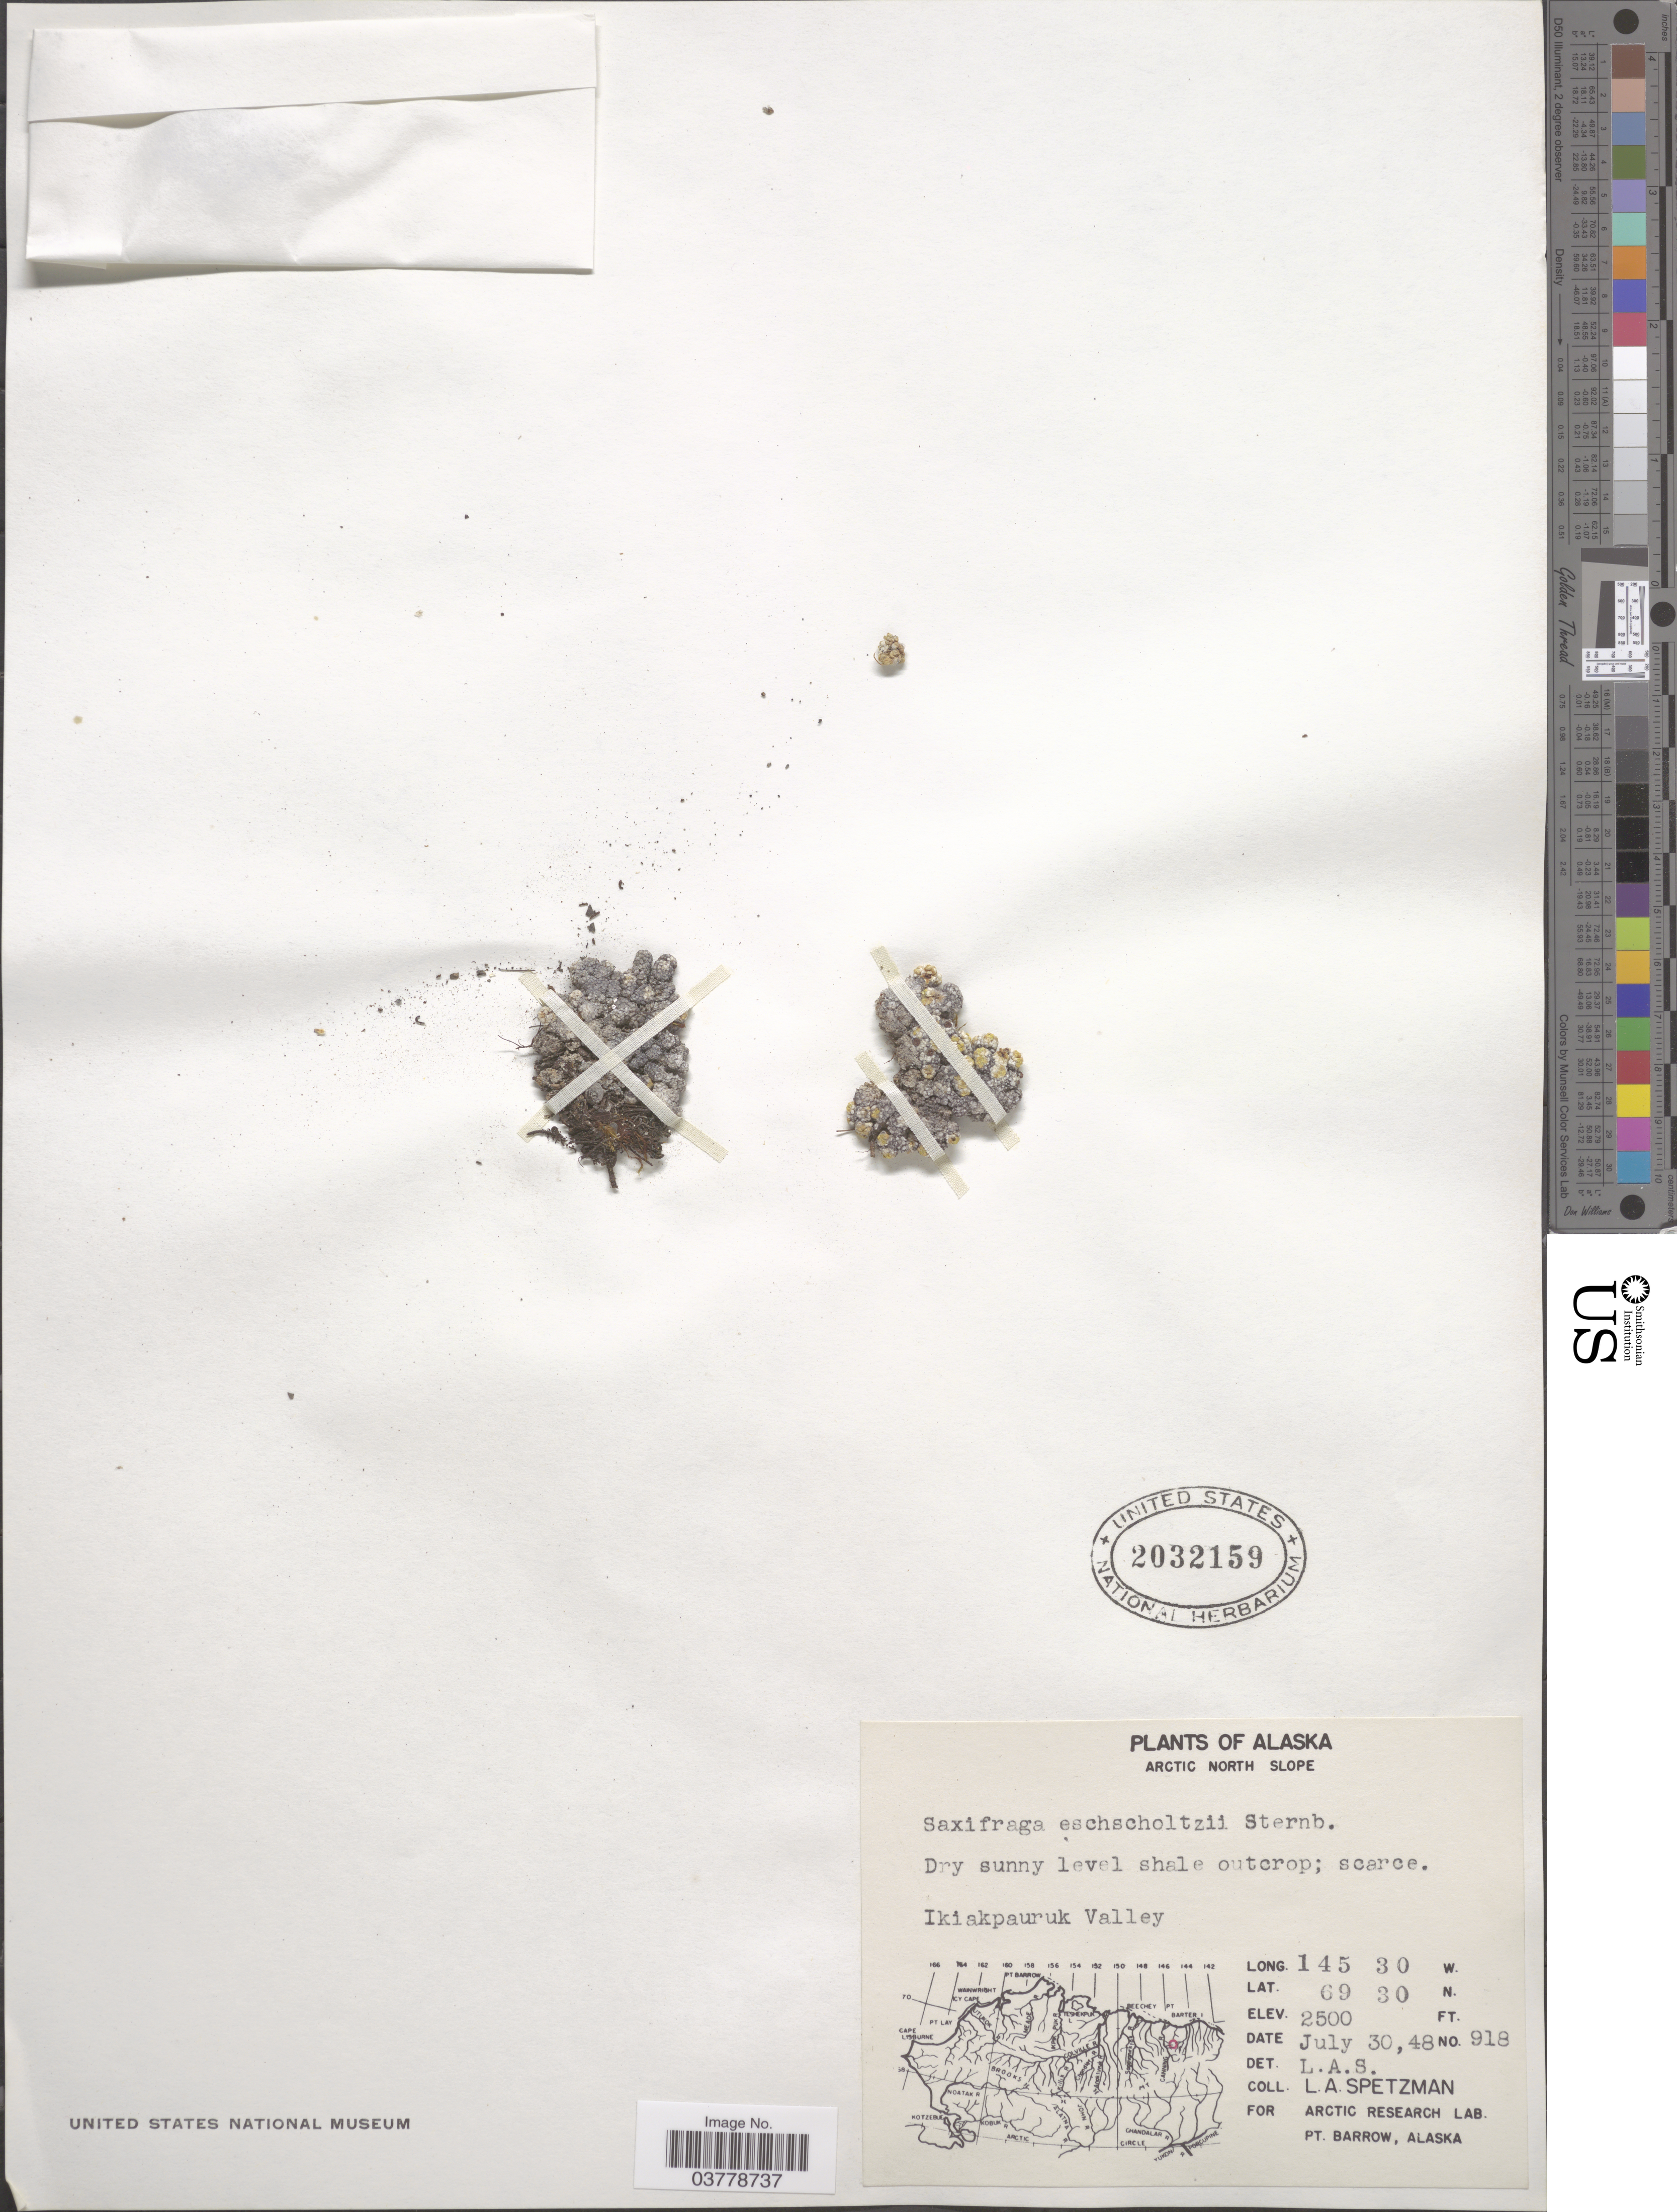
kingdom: Plantae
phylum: Tracheophyta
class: Magnoliopsida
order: Saxifragales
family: Saxifragaceae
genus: Saxifraga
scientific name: Saxifraga eschscholtzii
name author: Sternb.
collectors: L. Spetzman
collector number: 918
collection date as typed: Transcribed d/m/y: 30/7/48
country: United States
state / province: Alaska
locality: Arctic North Slope. Ikiakpauruk Valley.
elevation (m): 762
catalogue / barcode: US 2032159